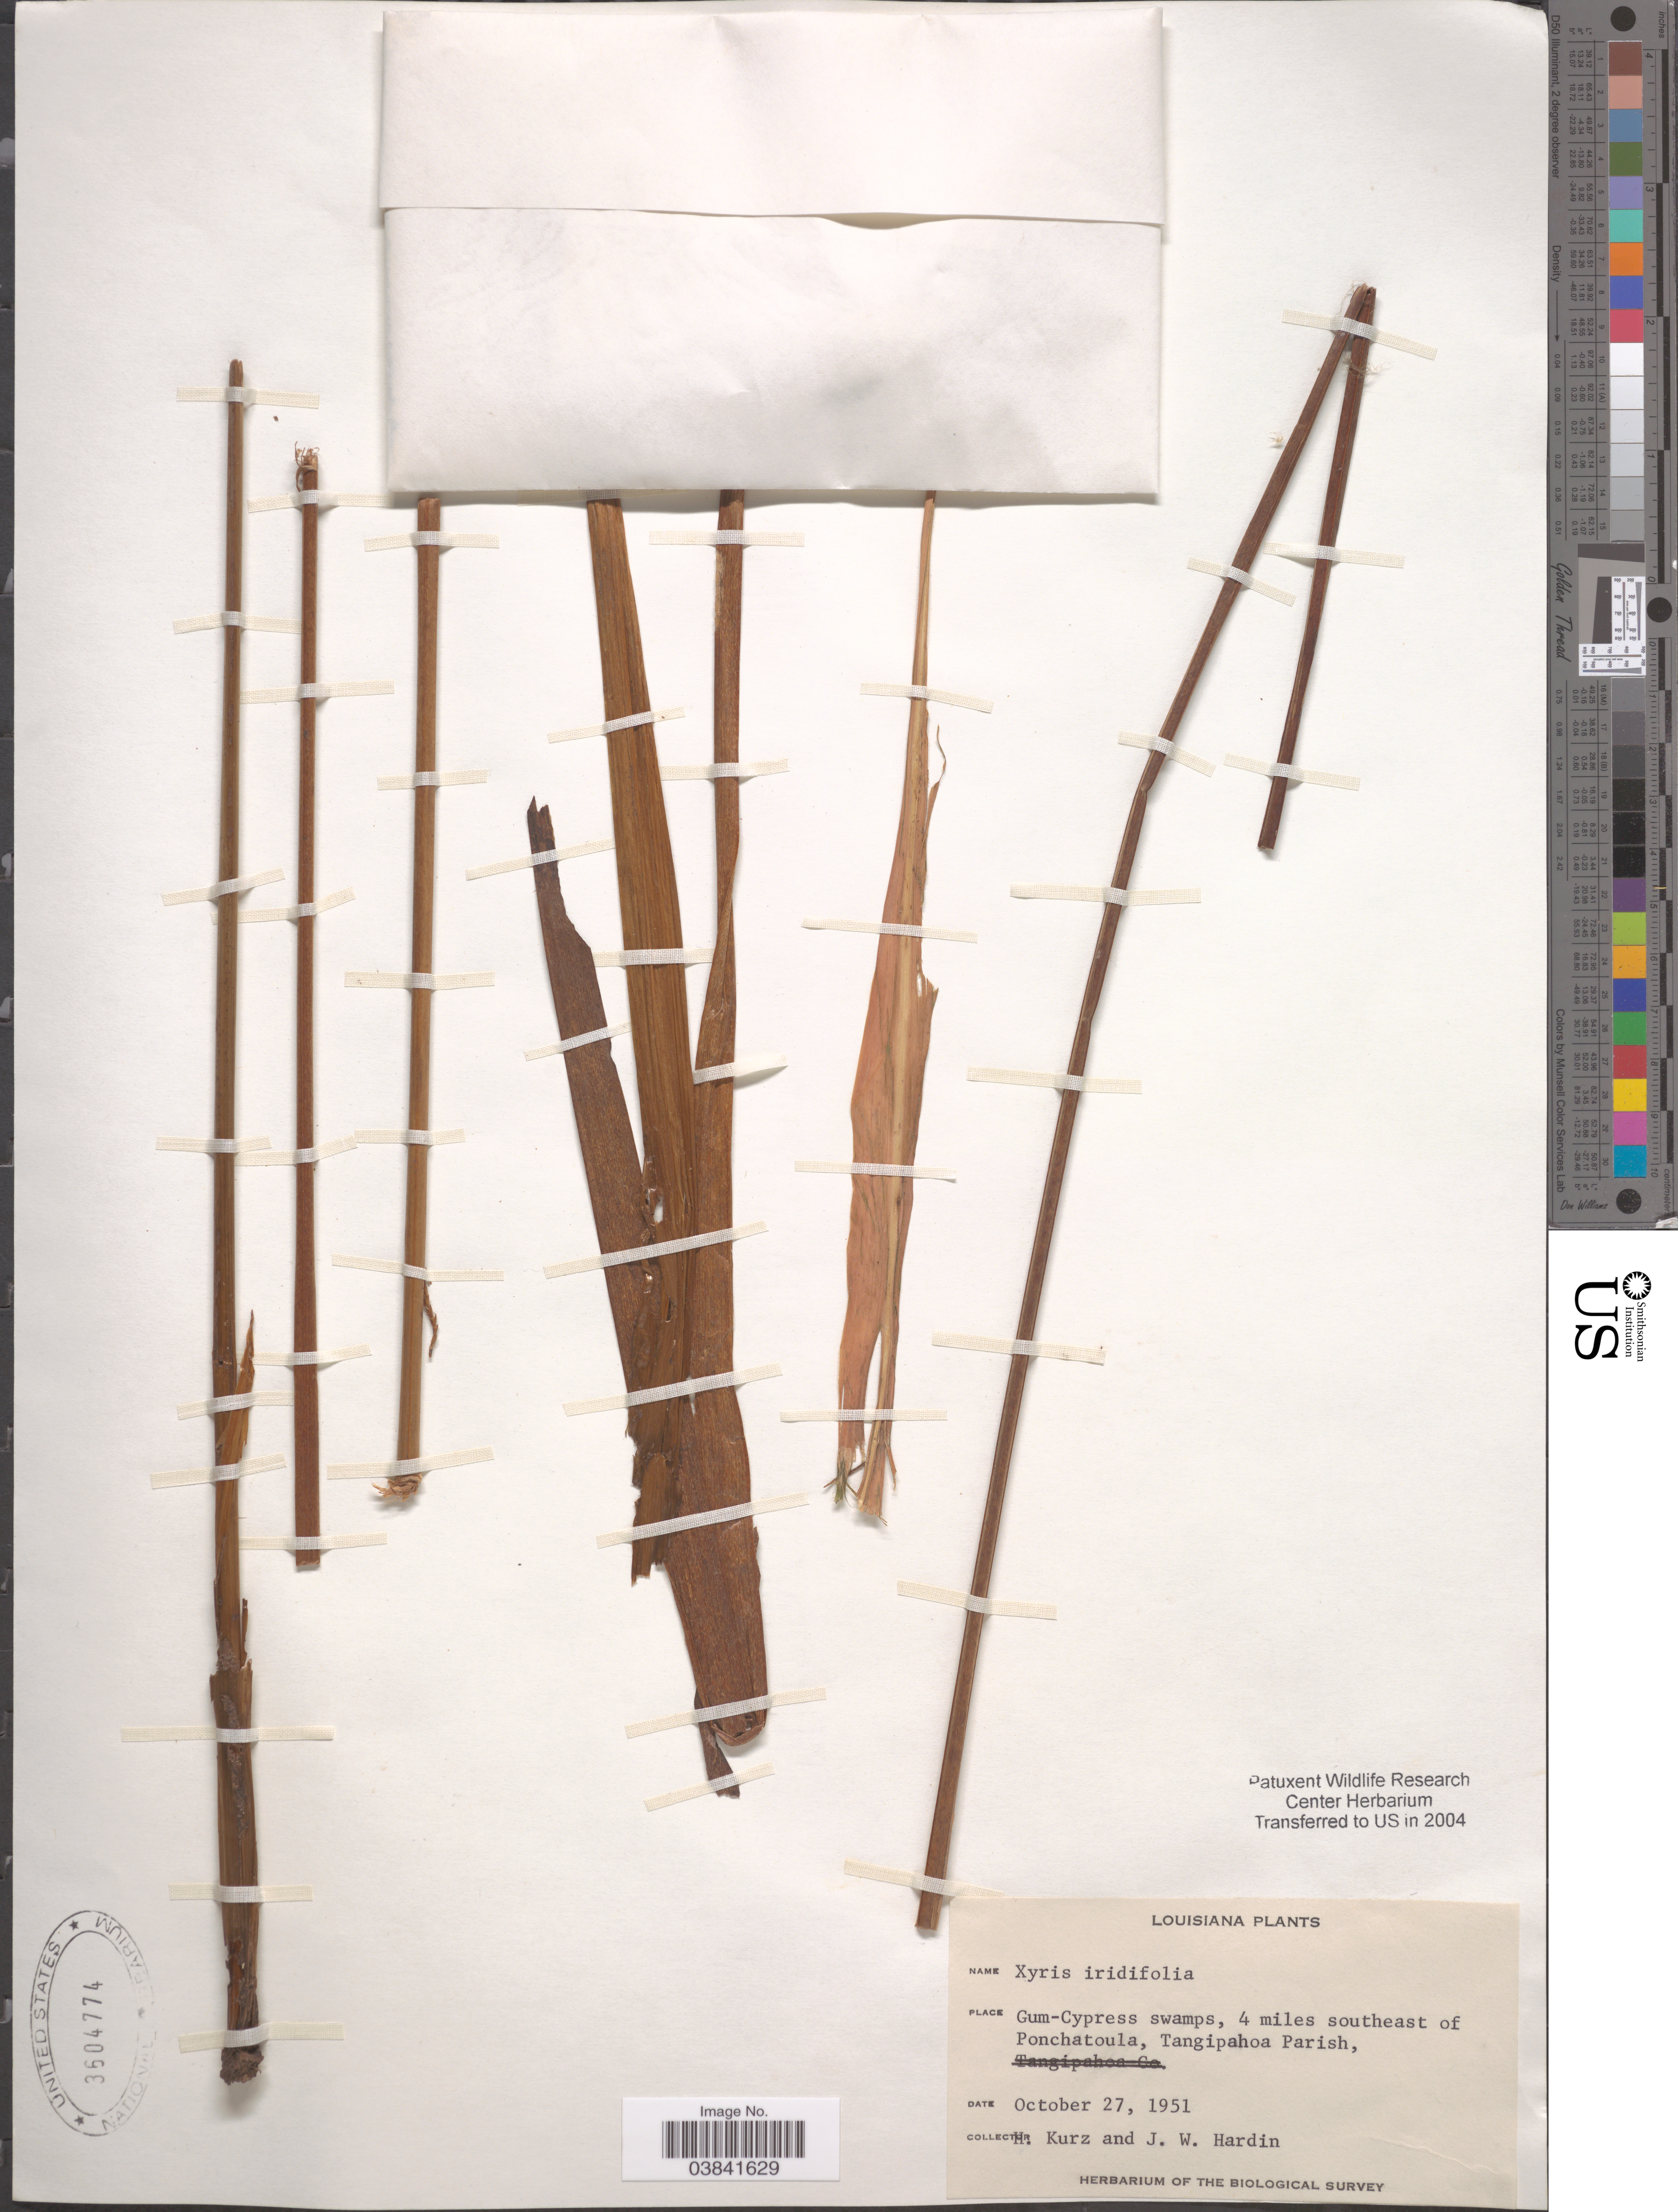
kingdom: Plantae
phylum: Tracheophyta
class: Liliopsida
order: Poales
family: Xyridaceae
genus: Xyris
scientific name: Xyris iridifolia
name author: Chapm.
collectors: H. Kurz & J. Hardin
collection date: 1951-10-27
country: United States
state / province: Louisiana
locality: Gum-Cypress swamps, 4 miles southeast of Ponchatoula, Tangipahoa Parish.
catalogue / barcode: US 3604774